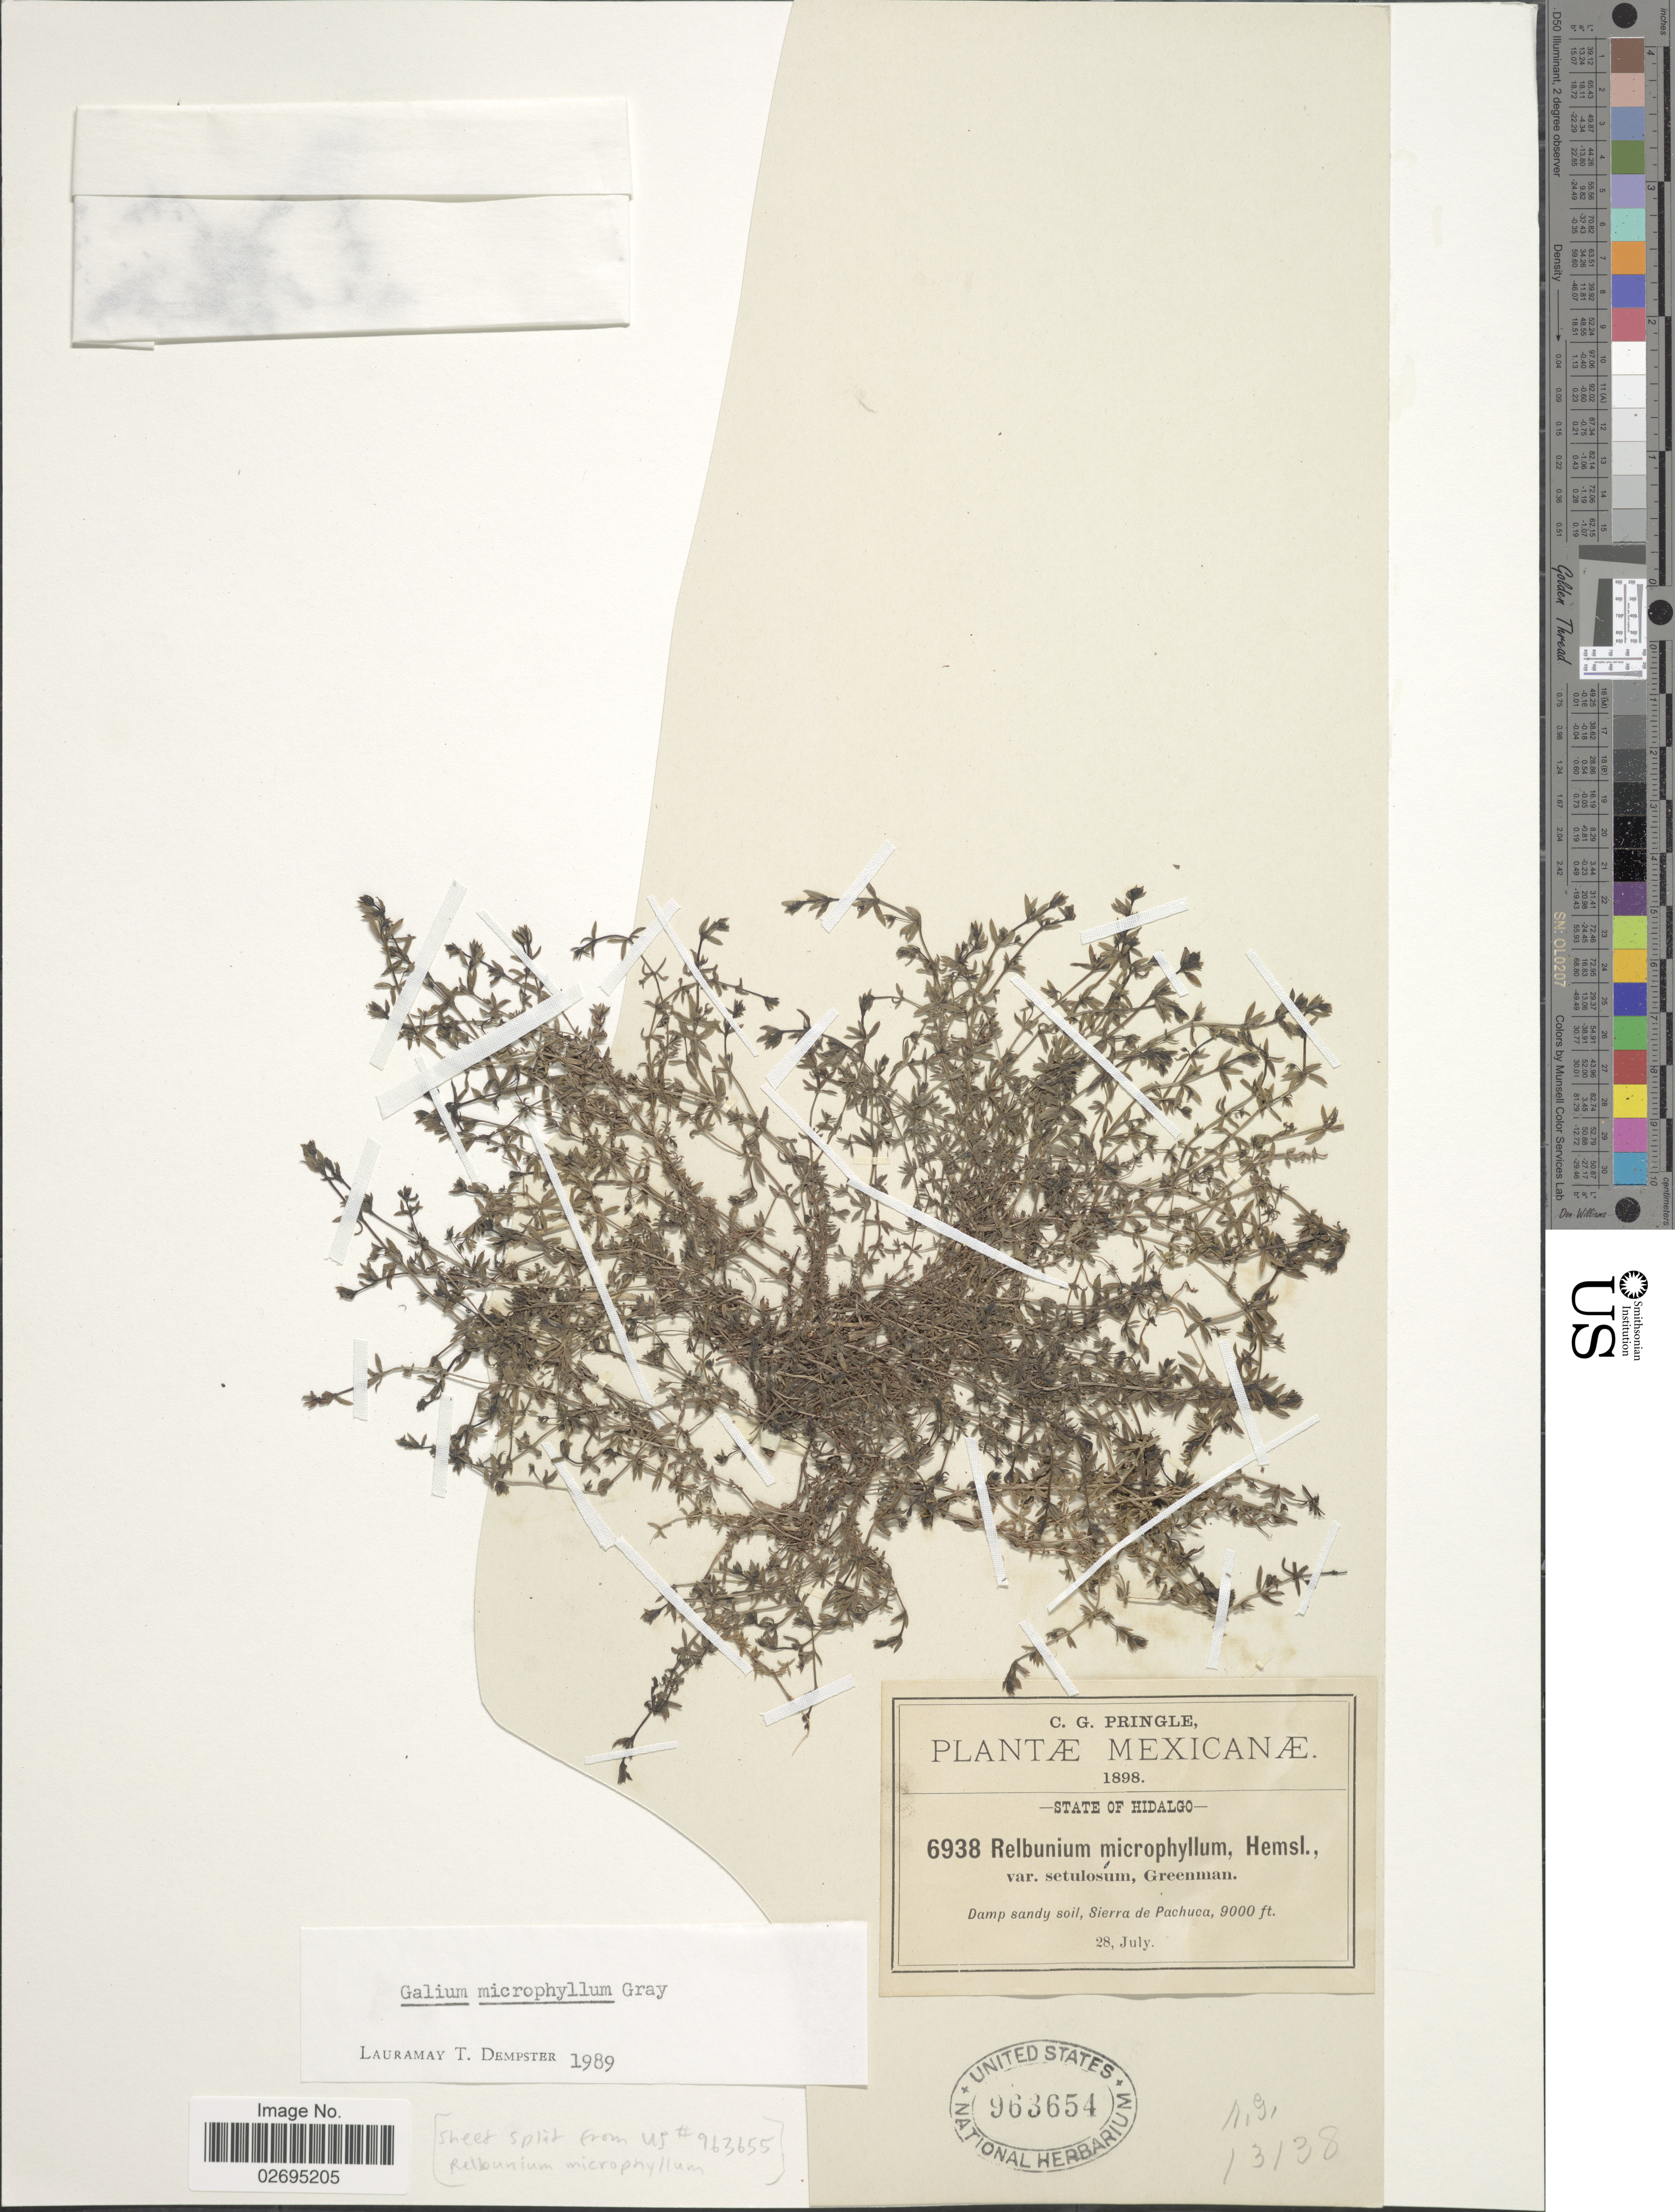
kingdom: Plantae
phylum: Tracheophyta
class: Magnoliopsida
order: Gentianales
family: Rubiaceae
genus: Galium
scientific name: Galium microphyllum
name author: A. Gray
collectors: C. G. Pringle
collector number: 6938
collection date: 1898-07-28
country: Mexico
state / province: Hidalgo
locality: Sierra de Pachuca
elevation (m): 2743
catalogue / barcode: US 963654